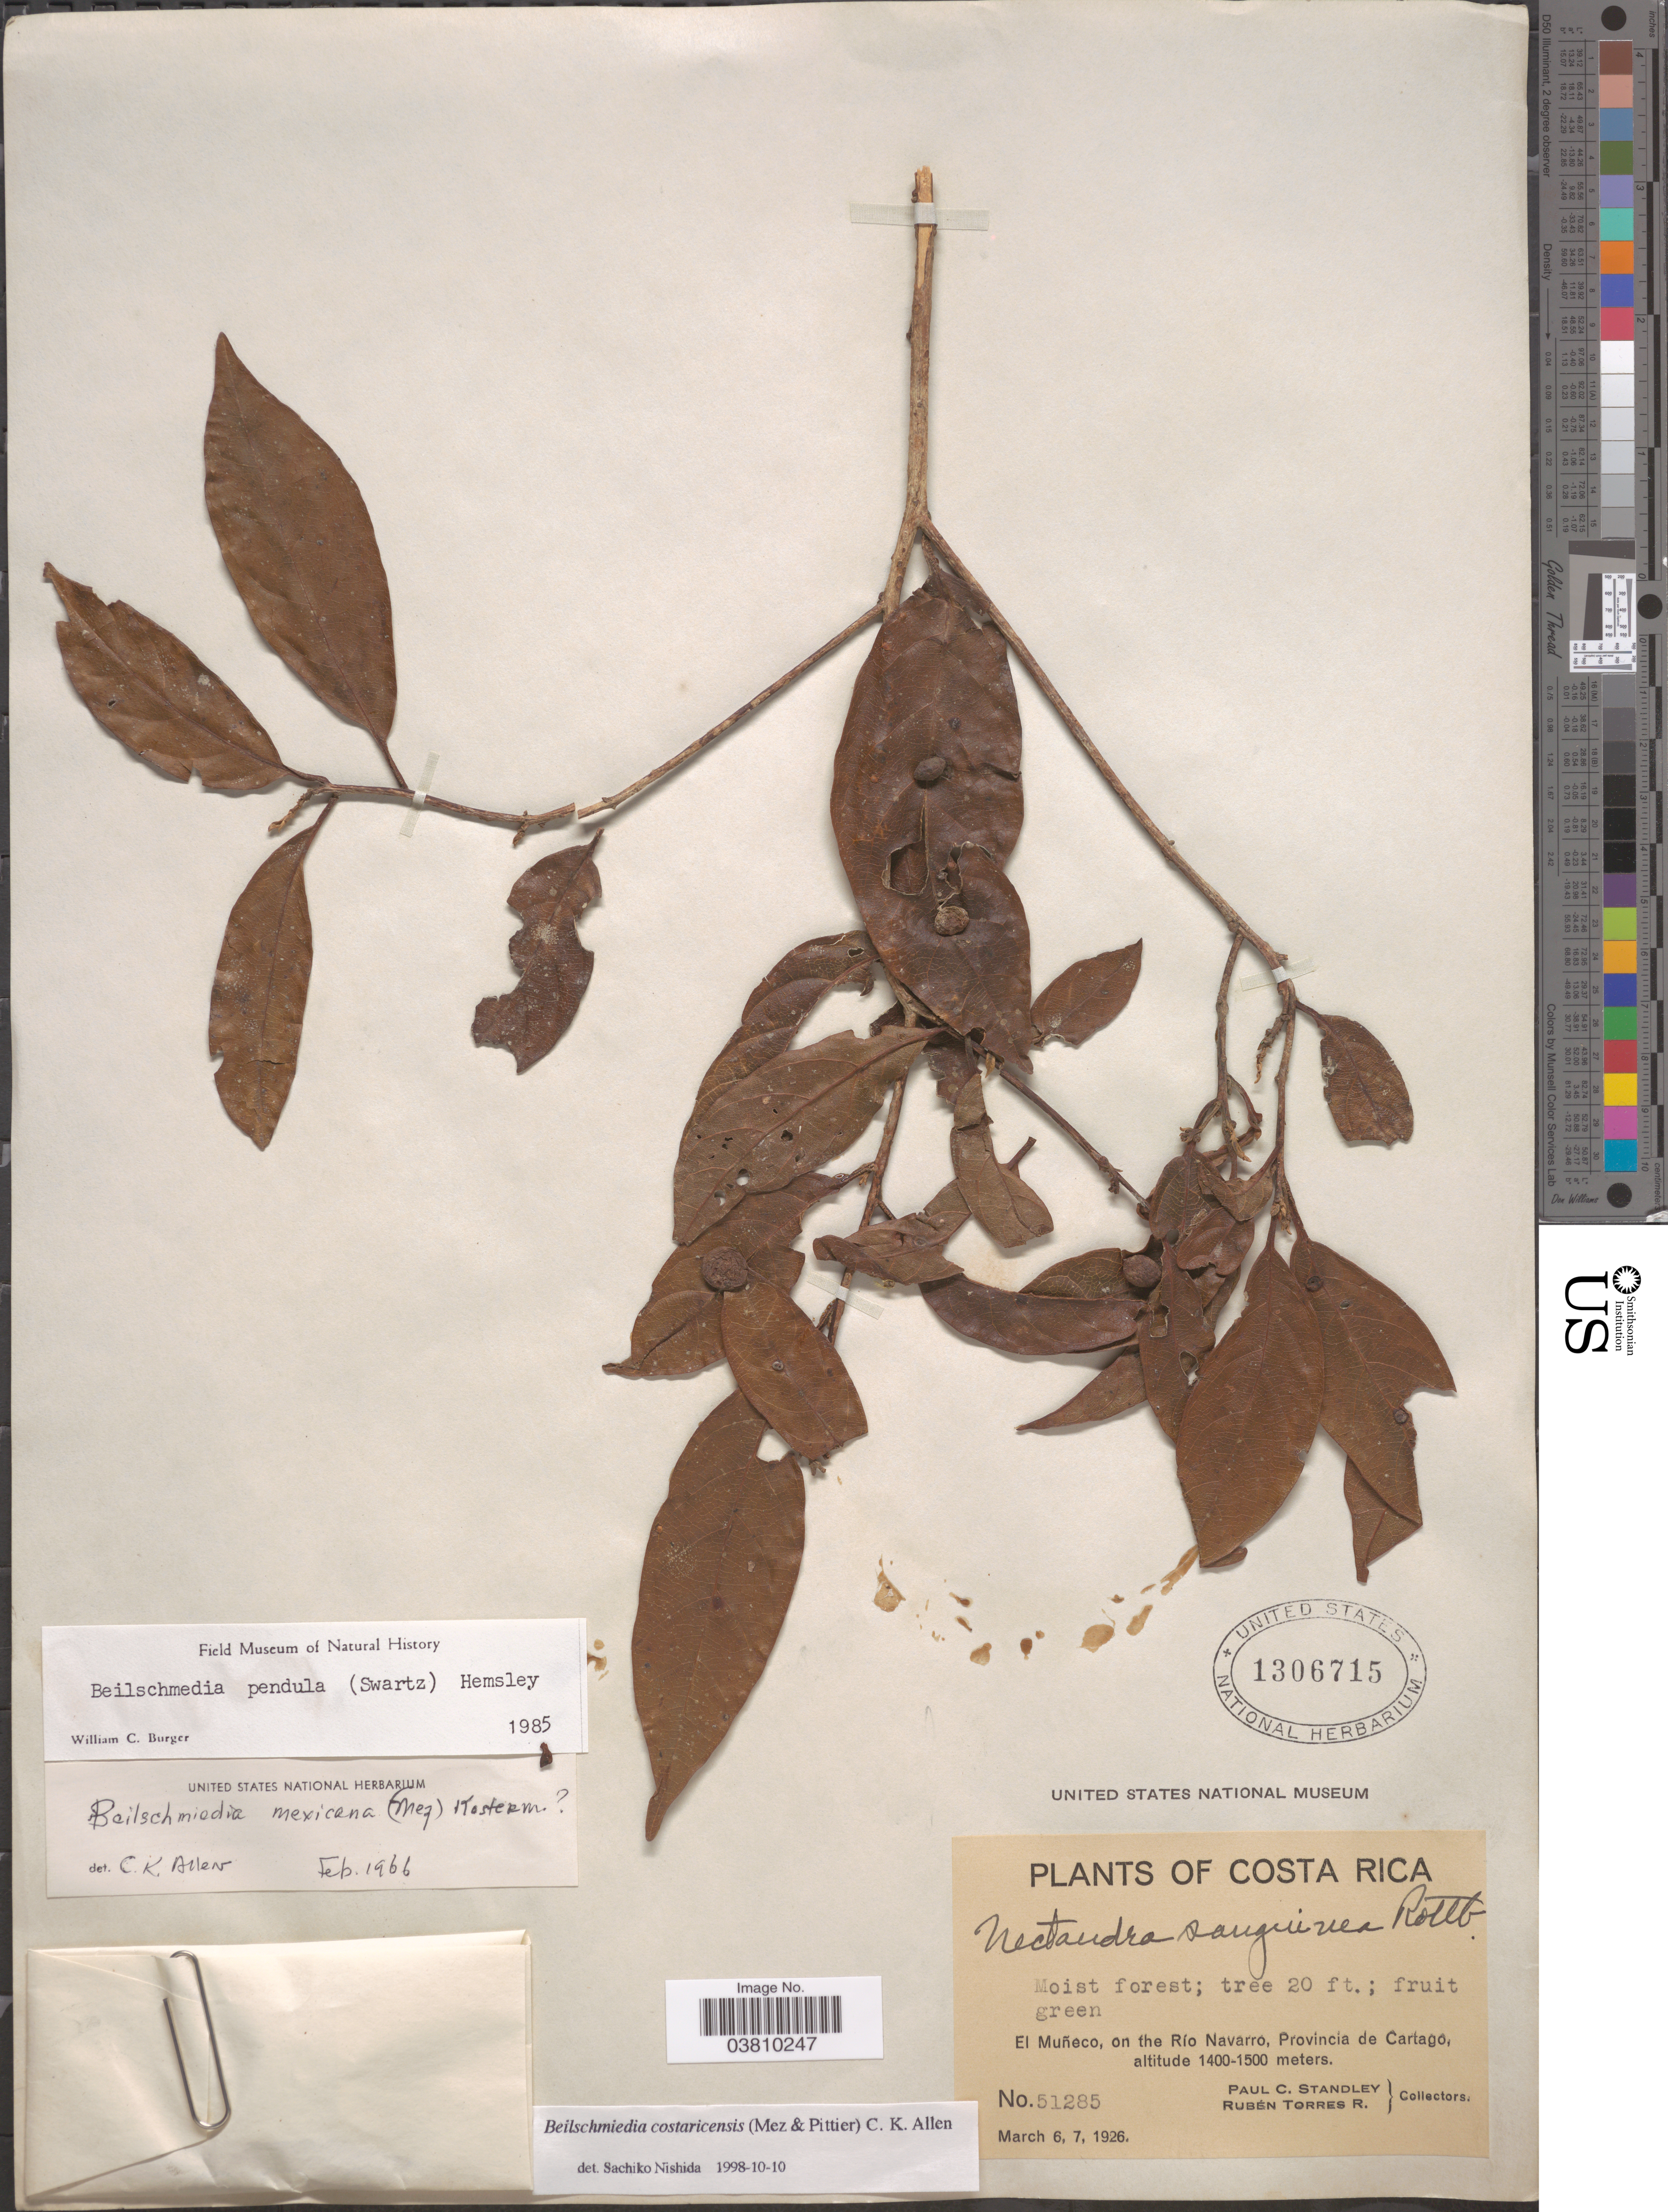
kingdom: Plantae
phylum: Tracheophyta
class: Magnoliopsida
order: Laurales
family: Lauraceae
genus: Beilschmiedia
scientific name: Beilschmiedia pendula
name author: (Sw.) Hemsl.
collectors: P. C. Standley & R. Torres Rojas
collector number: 51285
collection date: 1926-03-06/1926-03-07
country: Costa Rica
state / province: Cartago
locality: El Muñeco, on the Río Navarro.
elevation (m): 1400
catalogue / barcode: US 1306715